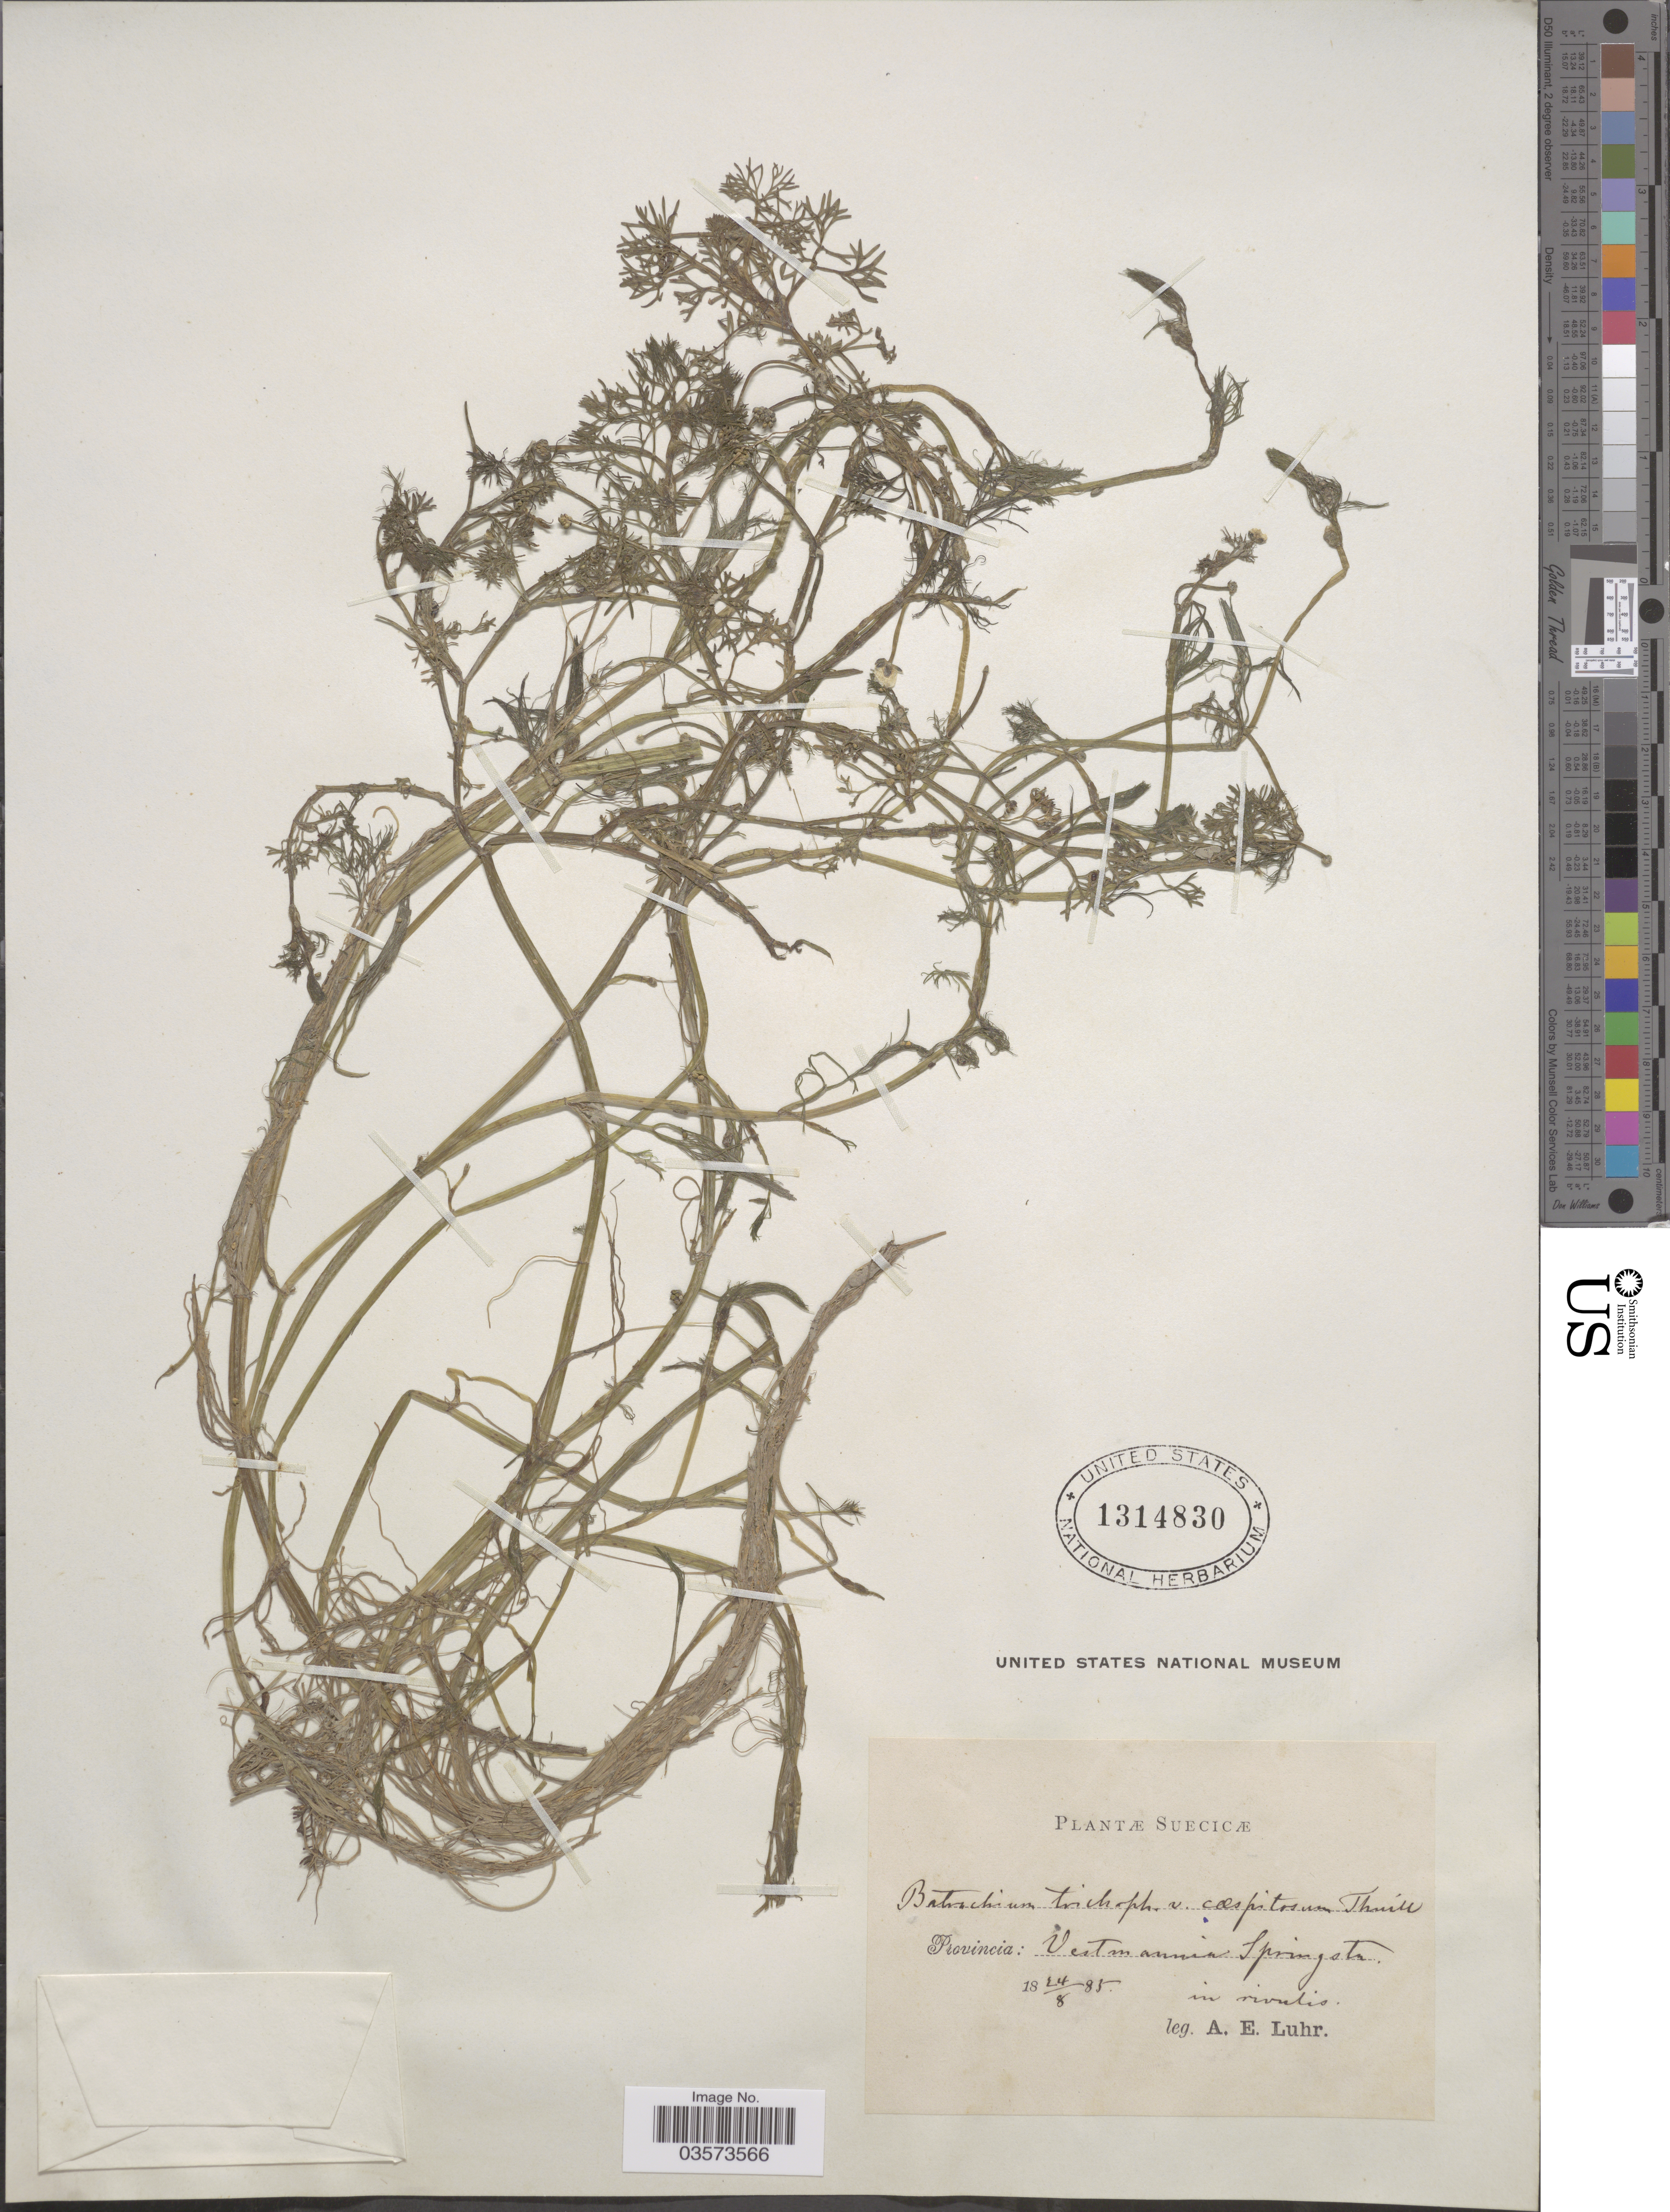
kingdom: Plantae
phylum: Tracheophyta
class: Magnoliopsida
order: Ranunculales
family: Ranunculaceae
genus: Ranunculus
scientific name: Ranunculus trichophyllus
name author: Chaix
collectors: A. Luhr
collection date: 1885-08-24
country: Sweden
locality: Suecicæ. Provincia: Vestmannia Springsta.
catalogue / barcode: US 1314830